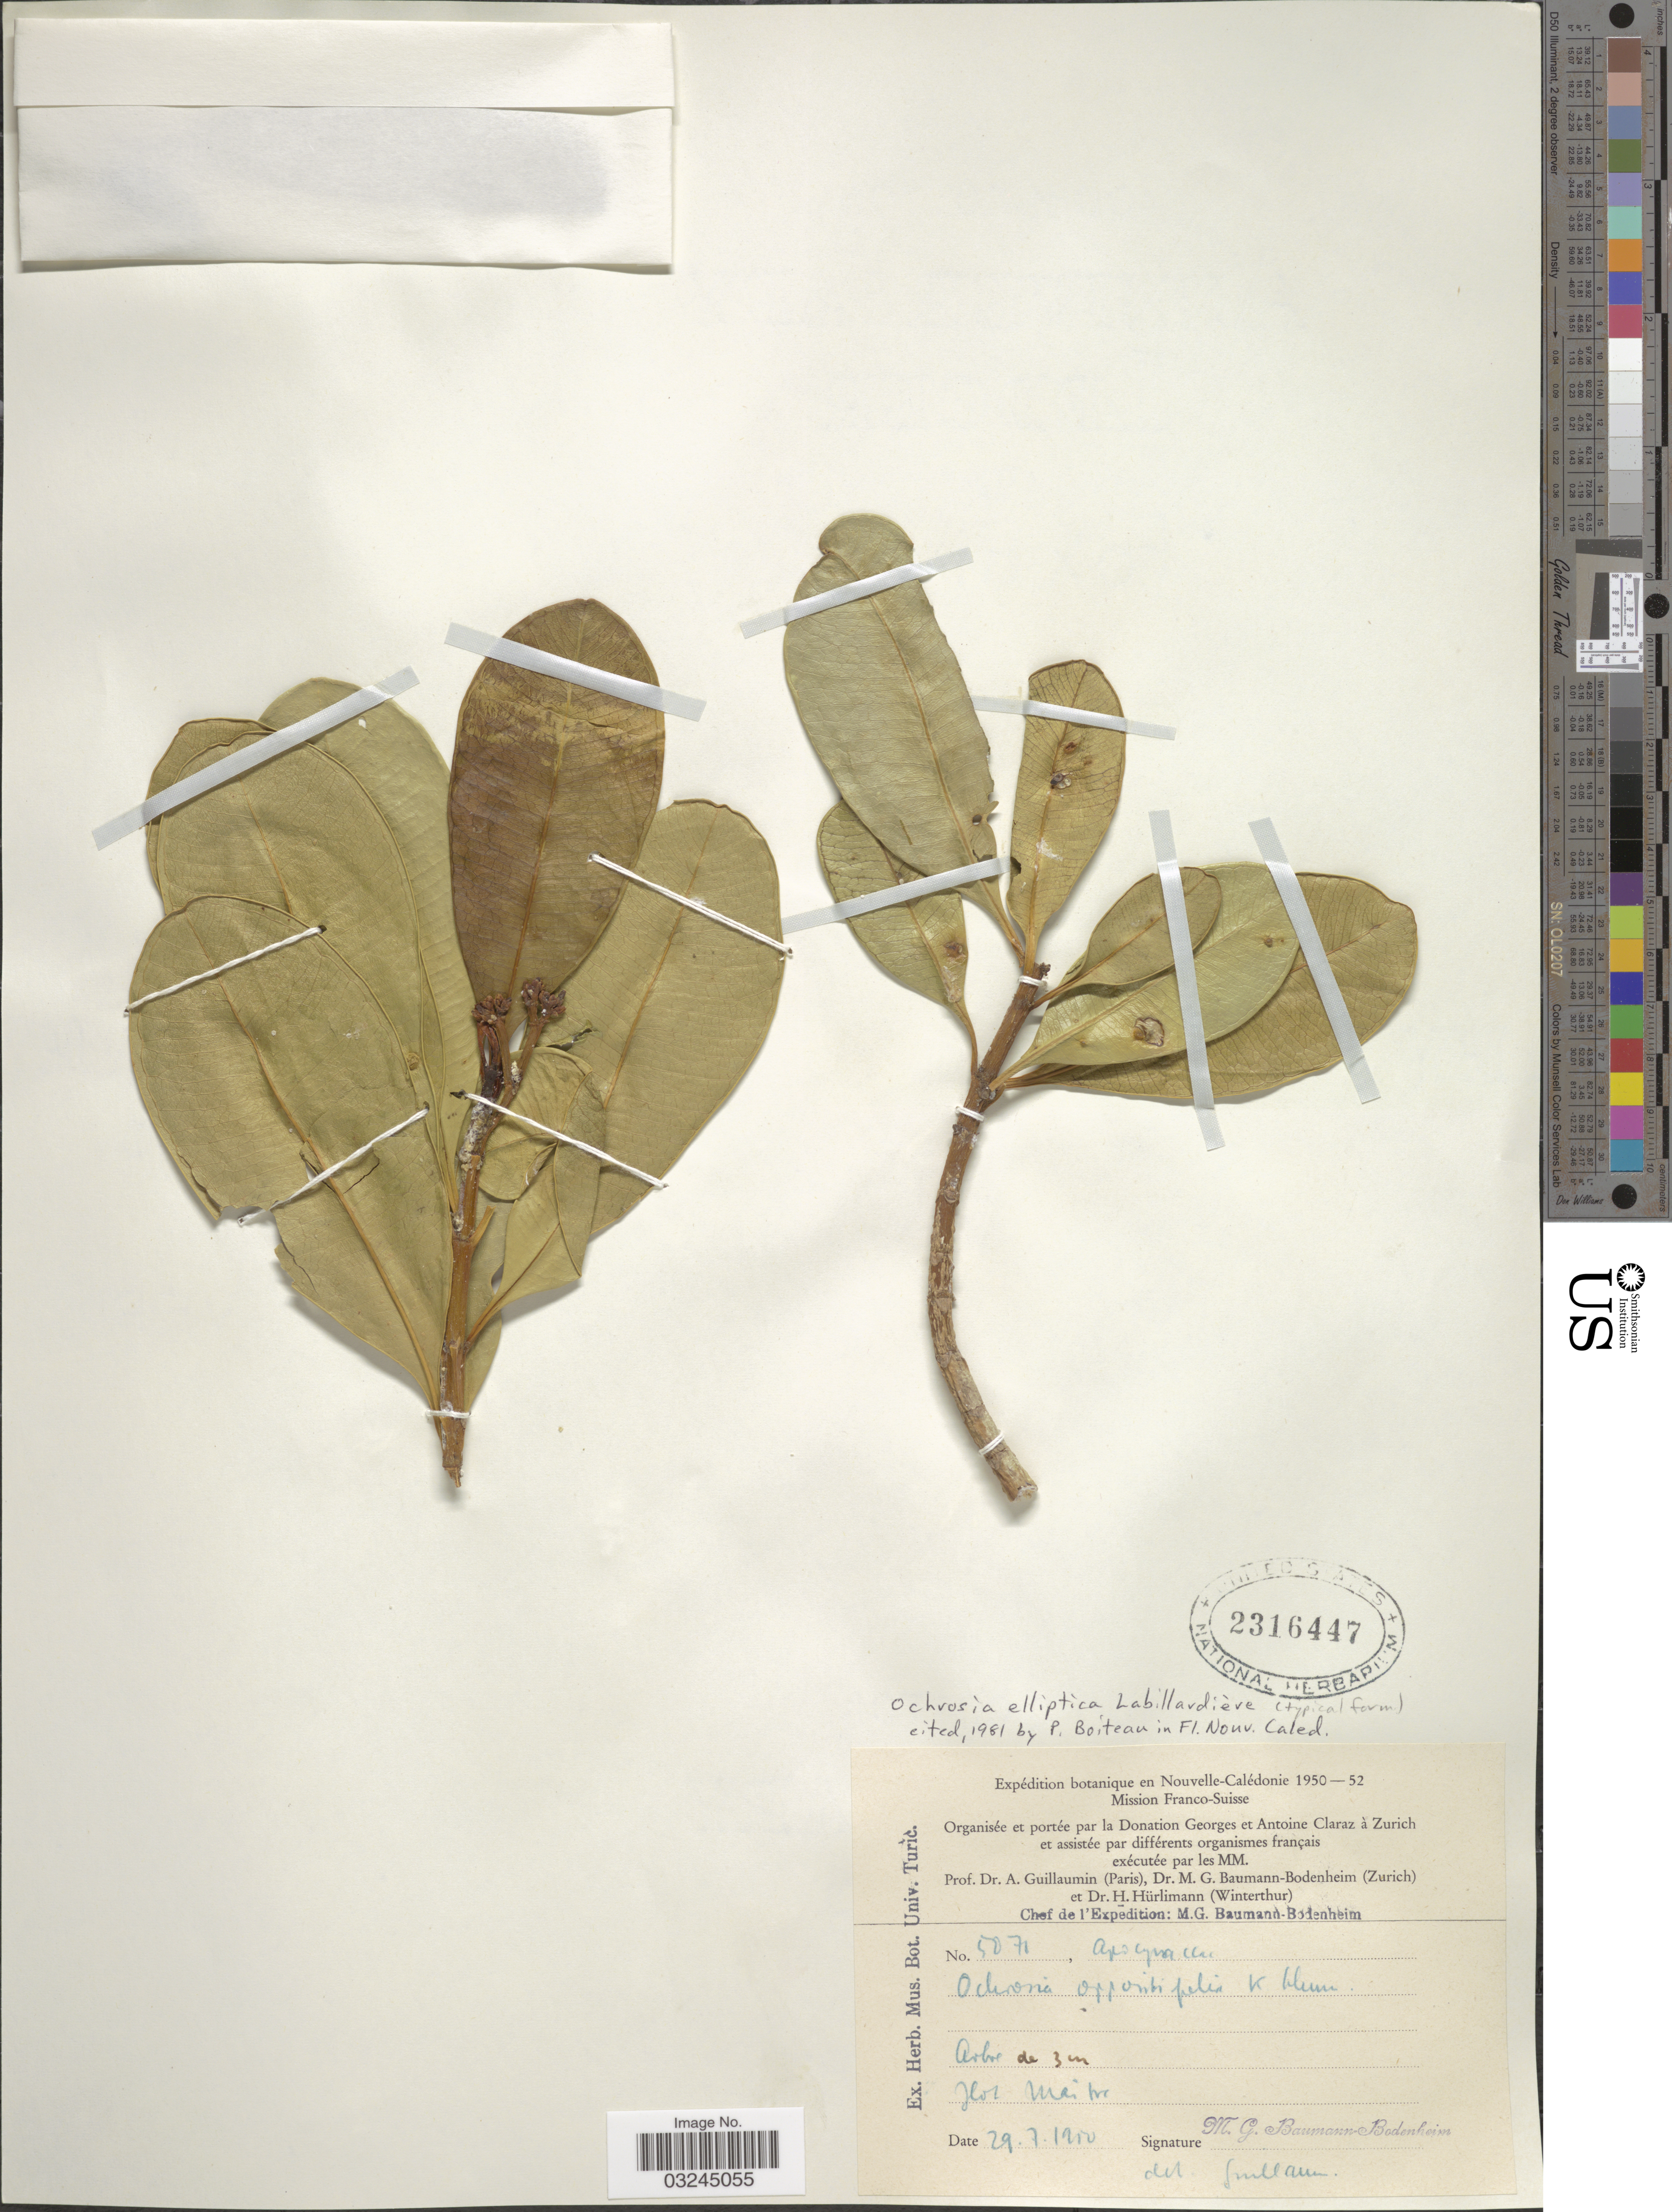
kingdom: Plantae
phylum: Tracheophyta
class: Magnoliopsida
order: Gentianales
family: Apocynaceae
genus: Ochrosia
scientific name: Ochrosia elliptica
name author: Labill.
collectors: M. G. Baumann-Bodenheim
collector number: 5071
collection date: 1950-07-29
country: New Caledonia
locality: Hol Mai Mt. [interpreted]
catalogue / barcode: US 2316447